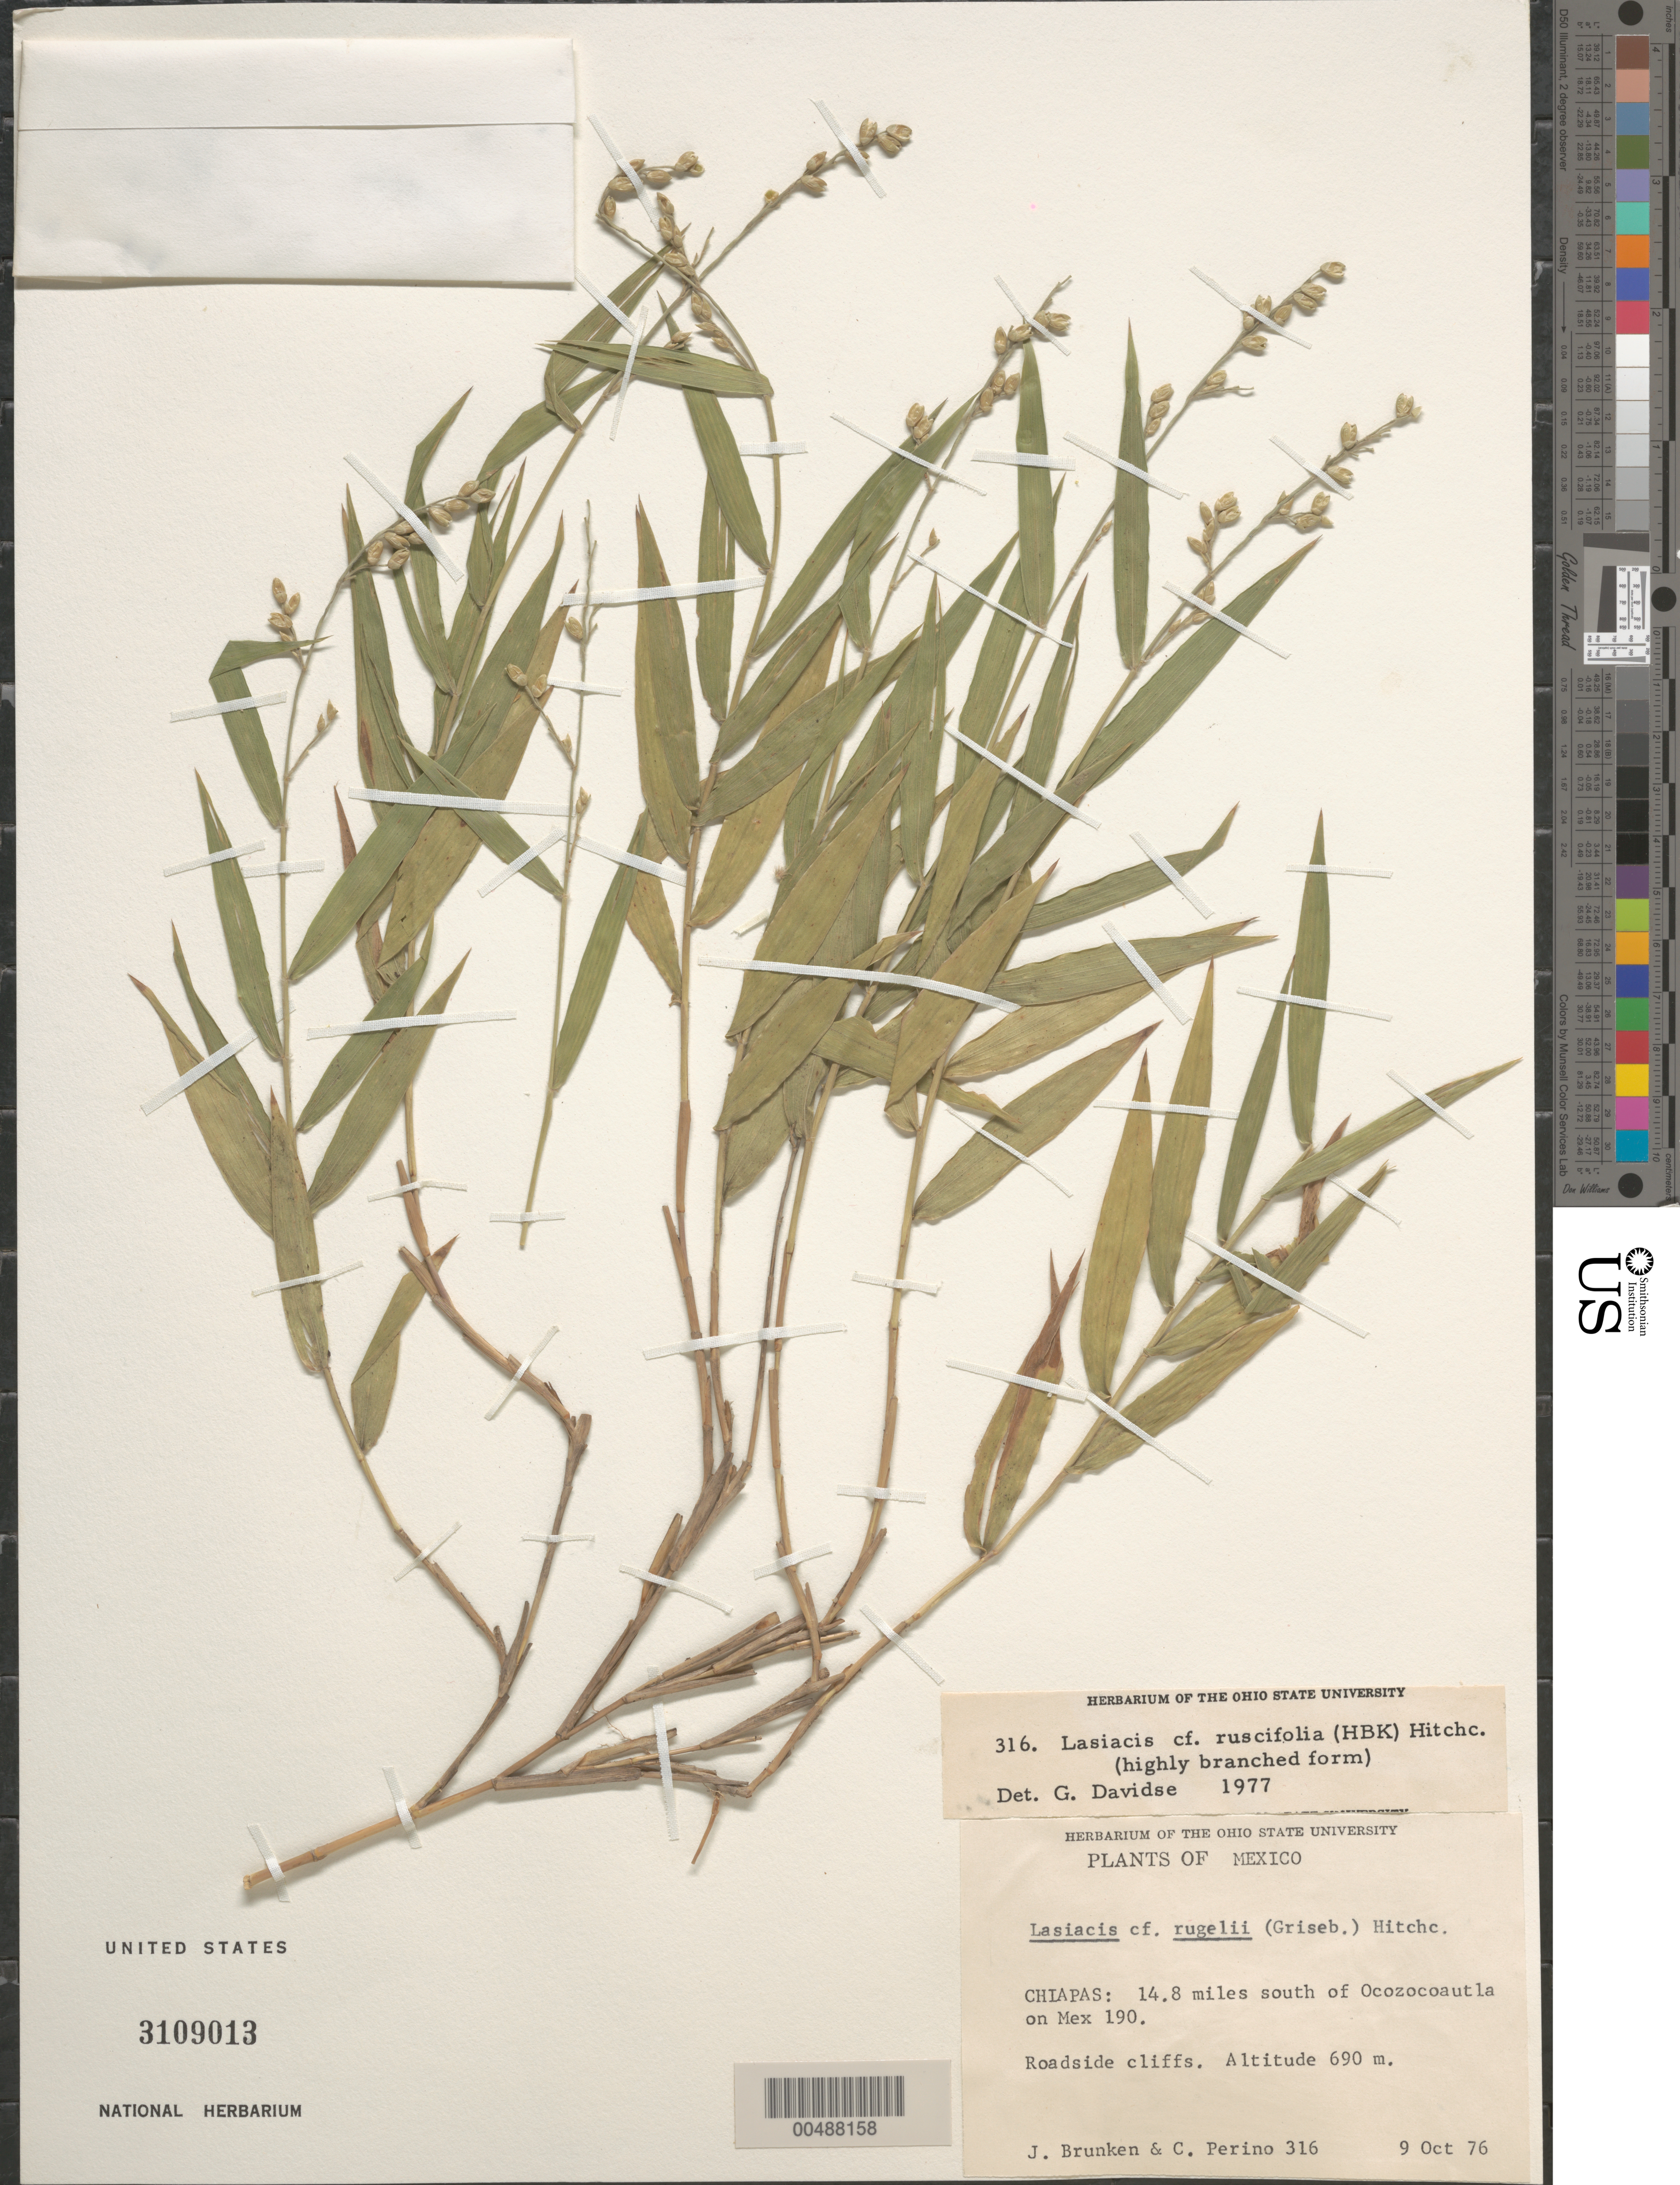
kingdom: Plantae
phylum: Tracheophyta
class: Liliopsida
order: Poales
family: Poaceae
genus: Lasiacis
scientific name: Lasiacis ruscifolia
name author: (Kunth) Hitchc.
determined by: Davidse, Gerrit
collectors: J. Brunken & C. Perino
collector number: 316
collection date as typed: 9 Oct 1976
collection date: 1976-10-09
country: Mexico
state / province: Chiapas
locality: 14.8 mi S of Ocozocoautla on Mex 190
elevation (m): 690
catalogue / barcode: US 3109013